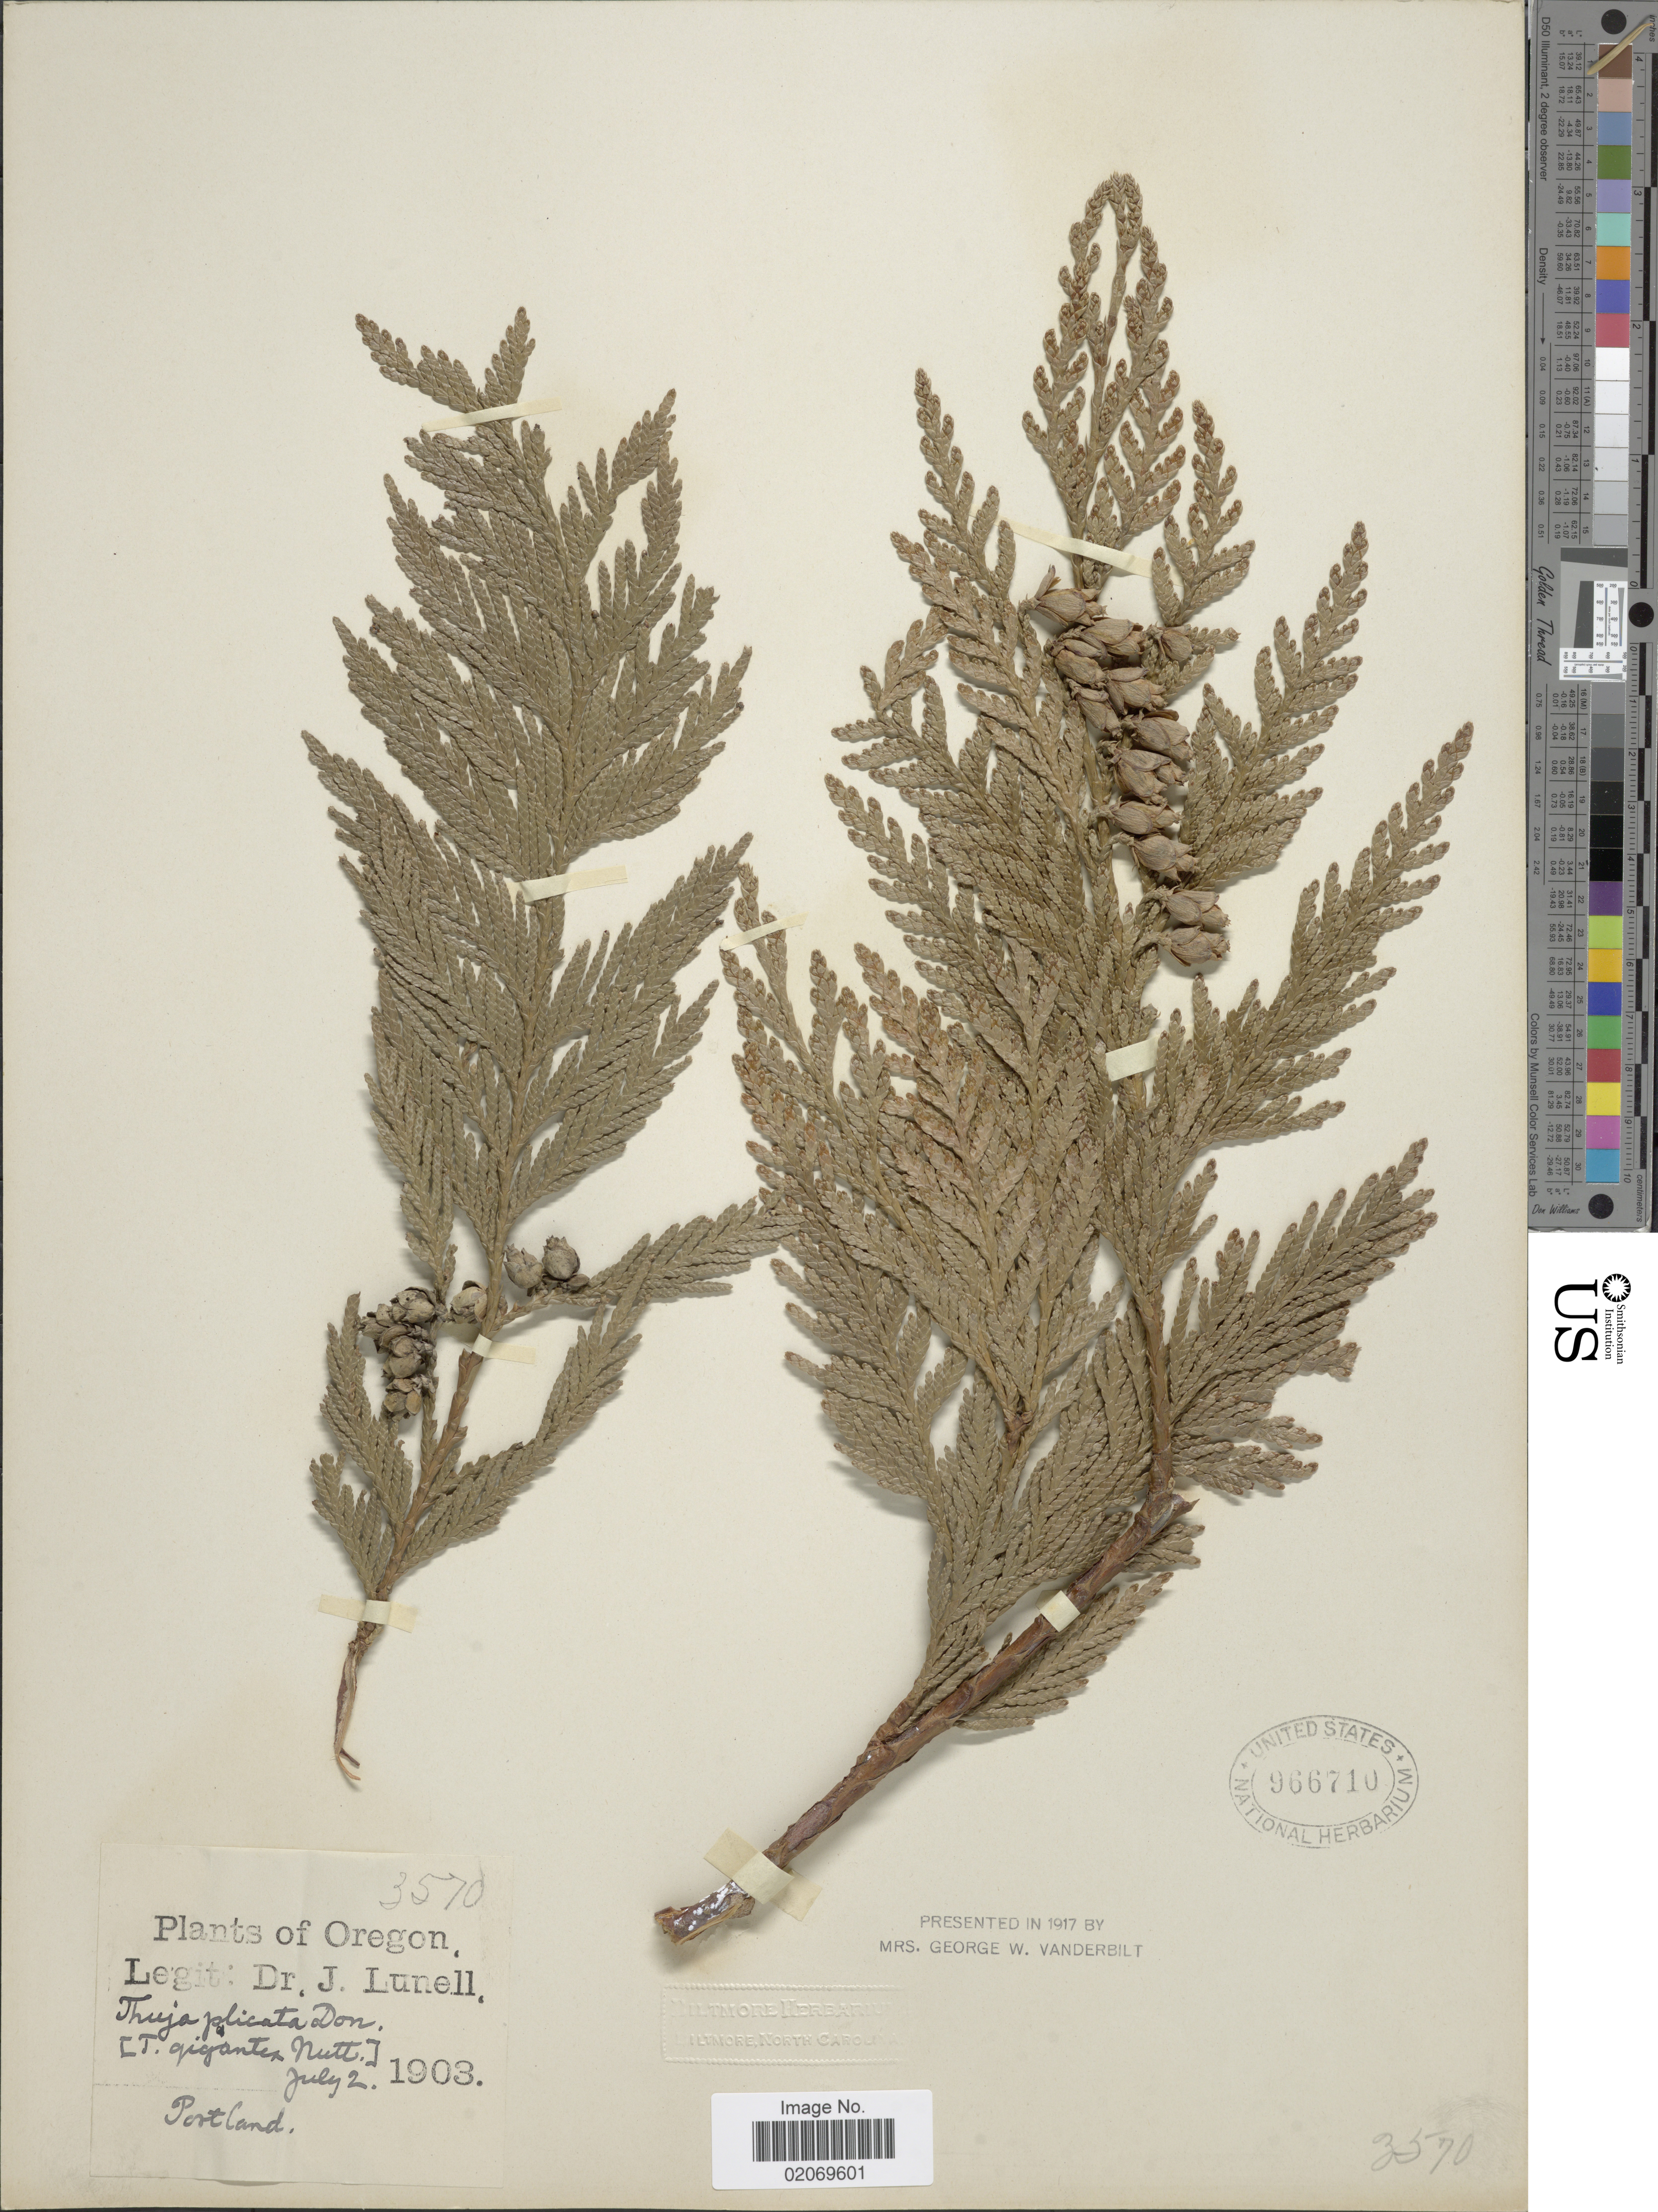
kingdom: Plantae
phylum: Tracheophyta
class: Pinopsida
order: Pinales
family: Cupressaceae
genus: Thuja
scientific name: Thuja plicata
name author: Donn & D. Don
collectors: J. Lunell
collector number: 3570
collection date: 1903-07-02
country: United States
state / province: Oregon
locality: Portland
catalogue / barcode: US 966710